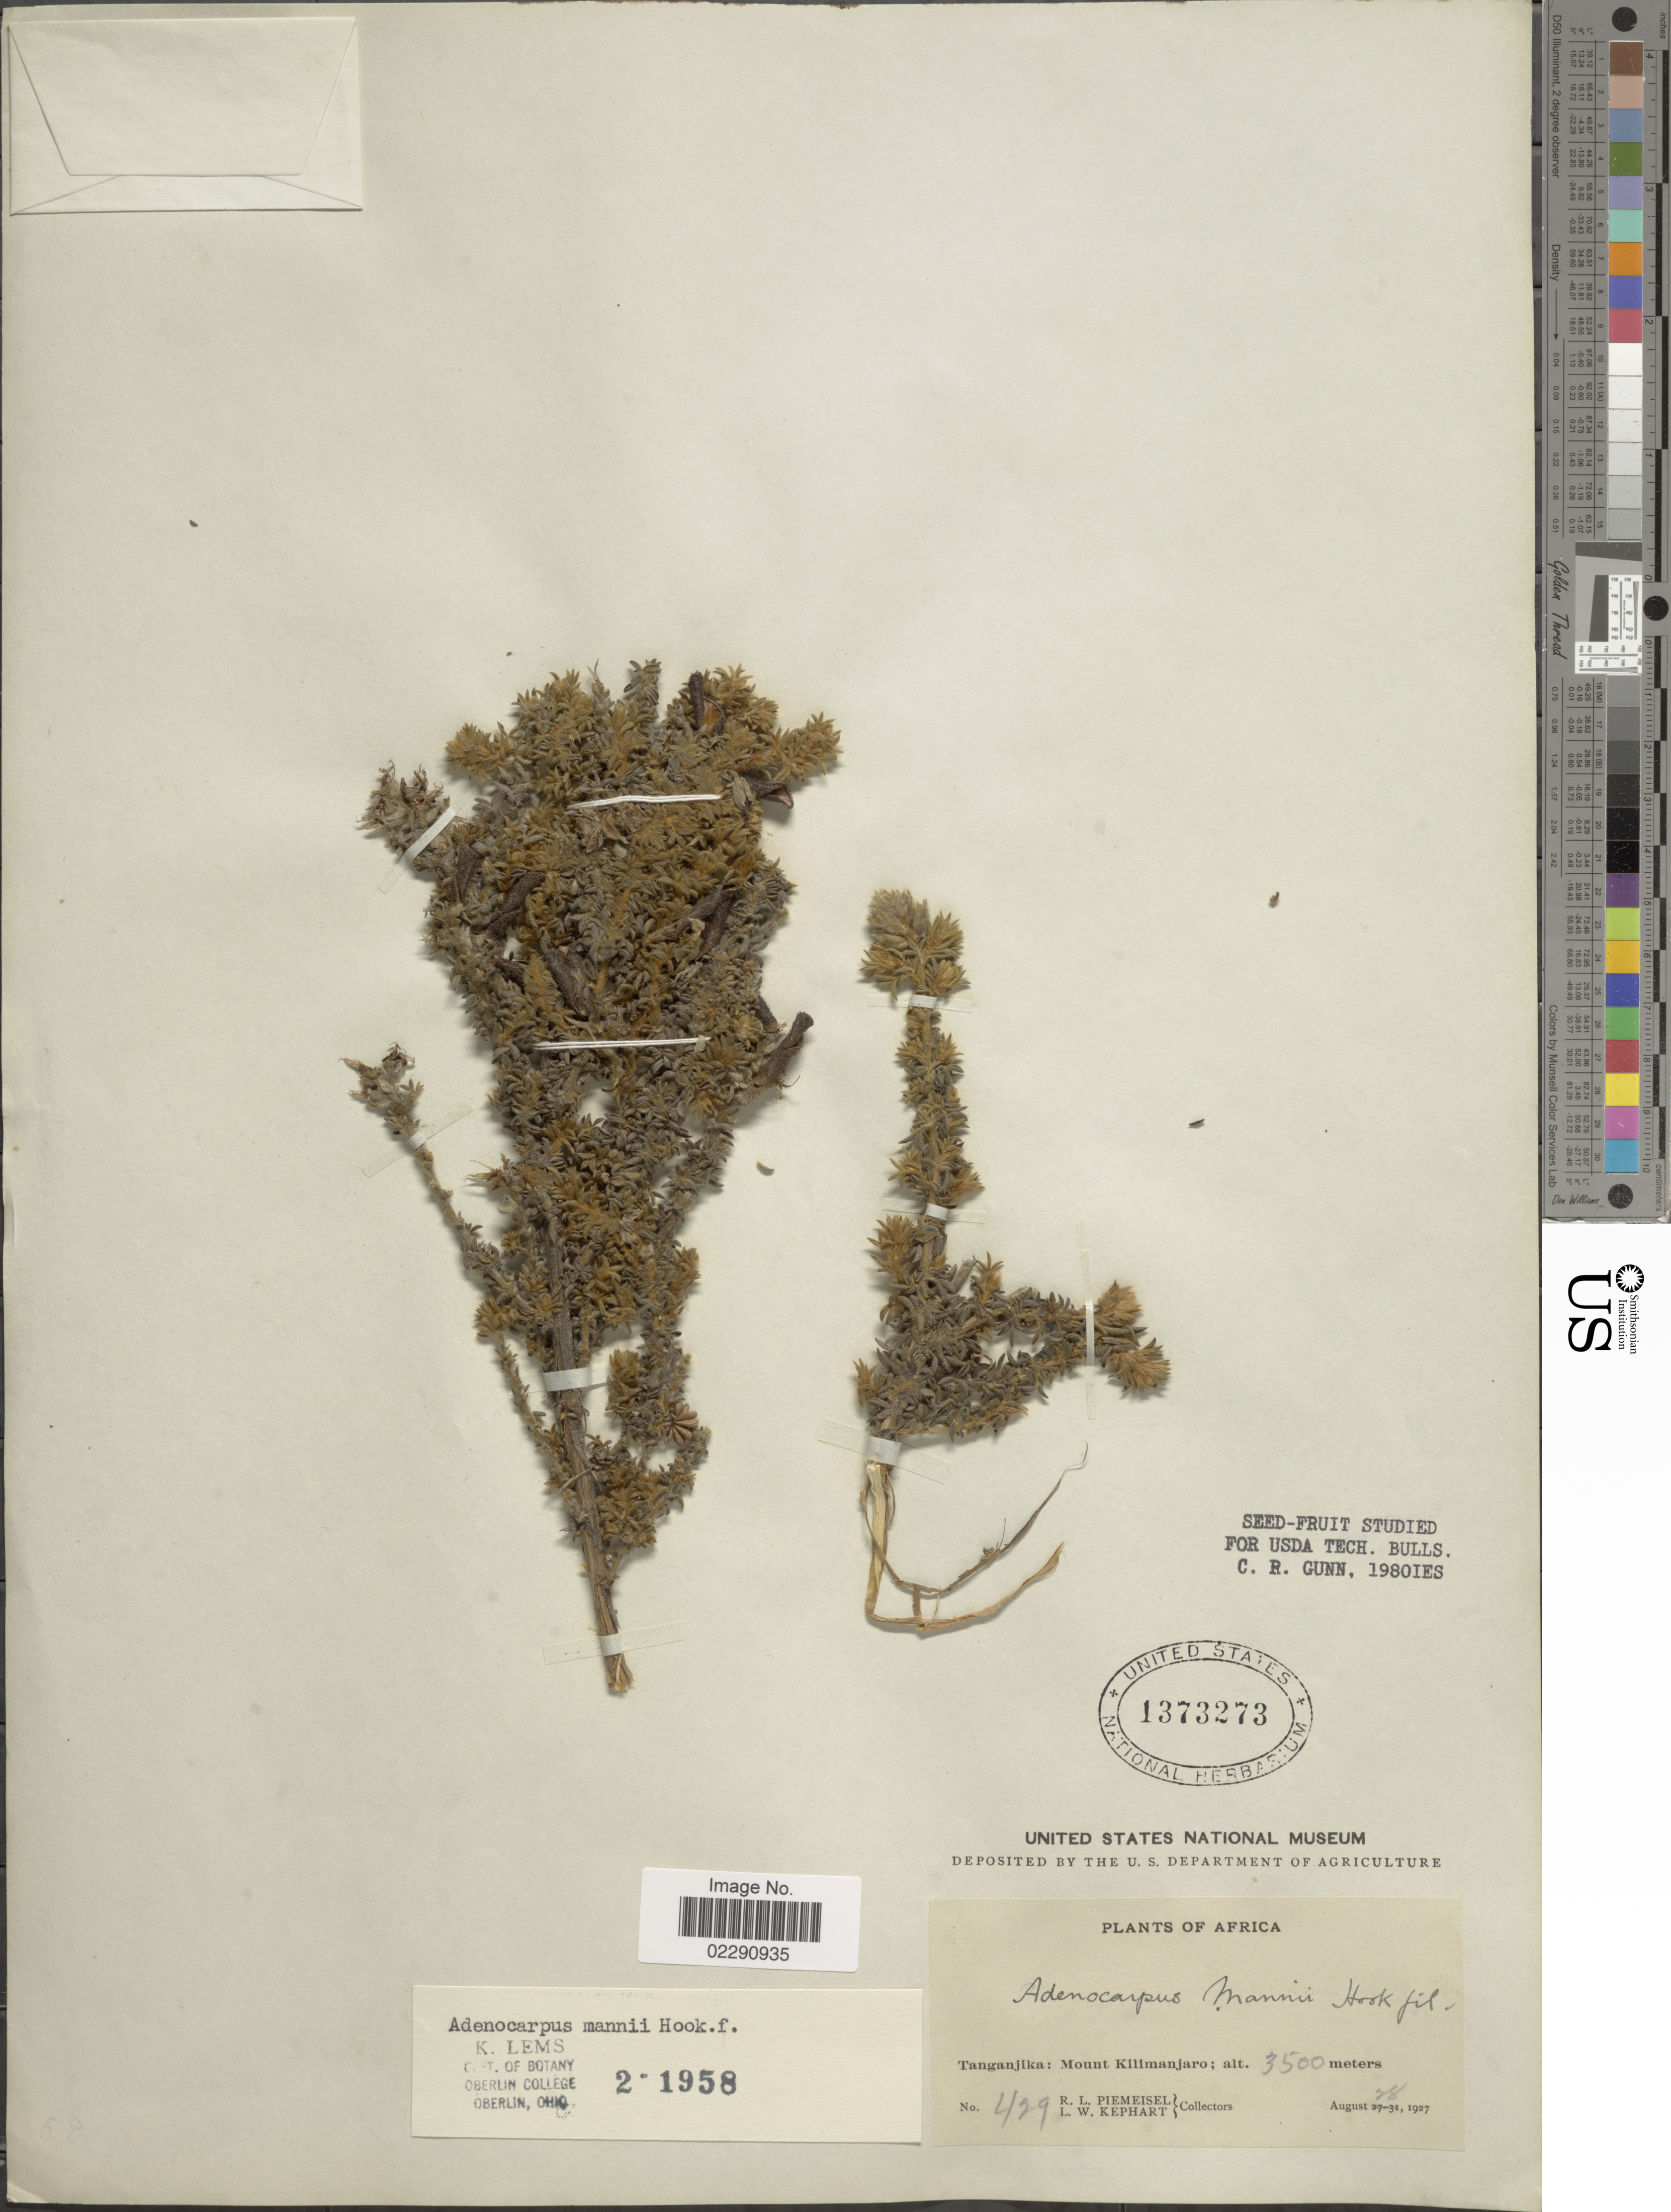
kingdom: Plantae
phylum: Tracheophyta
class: Magnoliopsida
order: Fabales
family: Fabaceae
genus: Adenocarpus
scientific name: Adenocarpus mannii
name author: (Hook. f.) Hook. f.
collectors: R. L. Piemeisel & L. W. Kephart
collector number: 429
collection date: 1927-08-28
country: Tanzania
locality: Tanganjika, Mount Kilimanjaro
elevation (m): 3500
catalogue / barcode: US 1373273